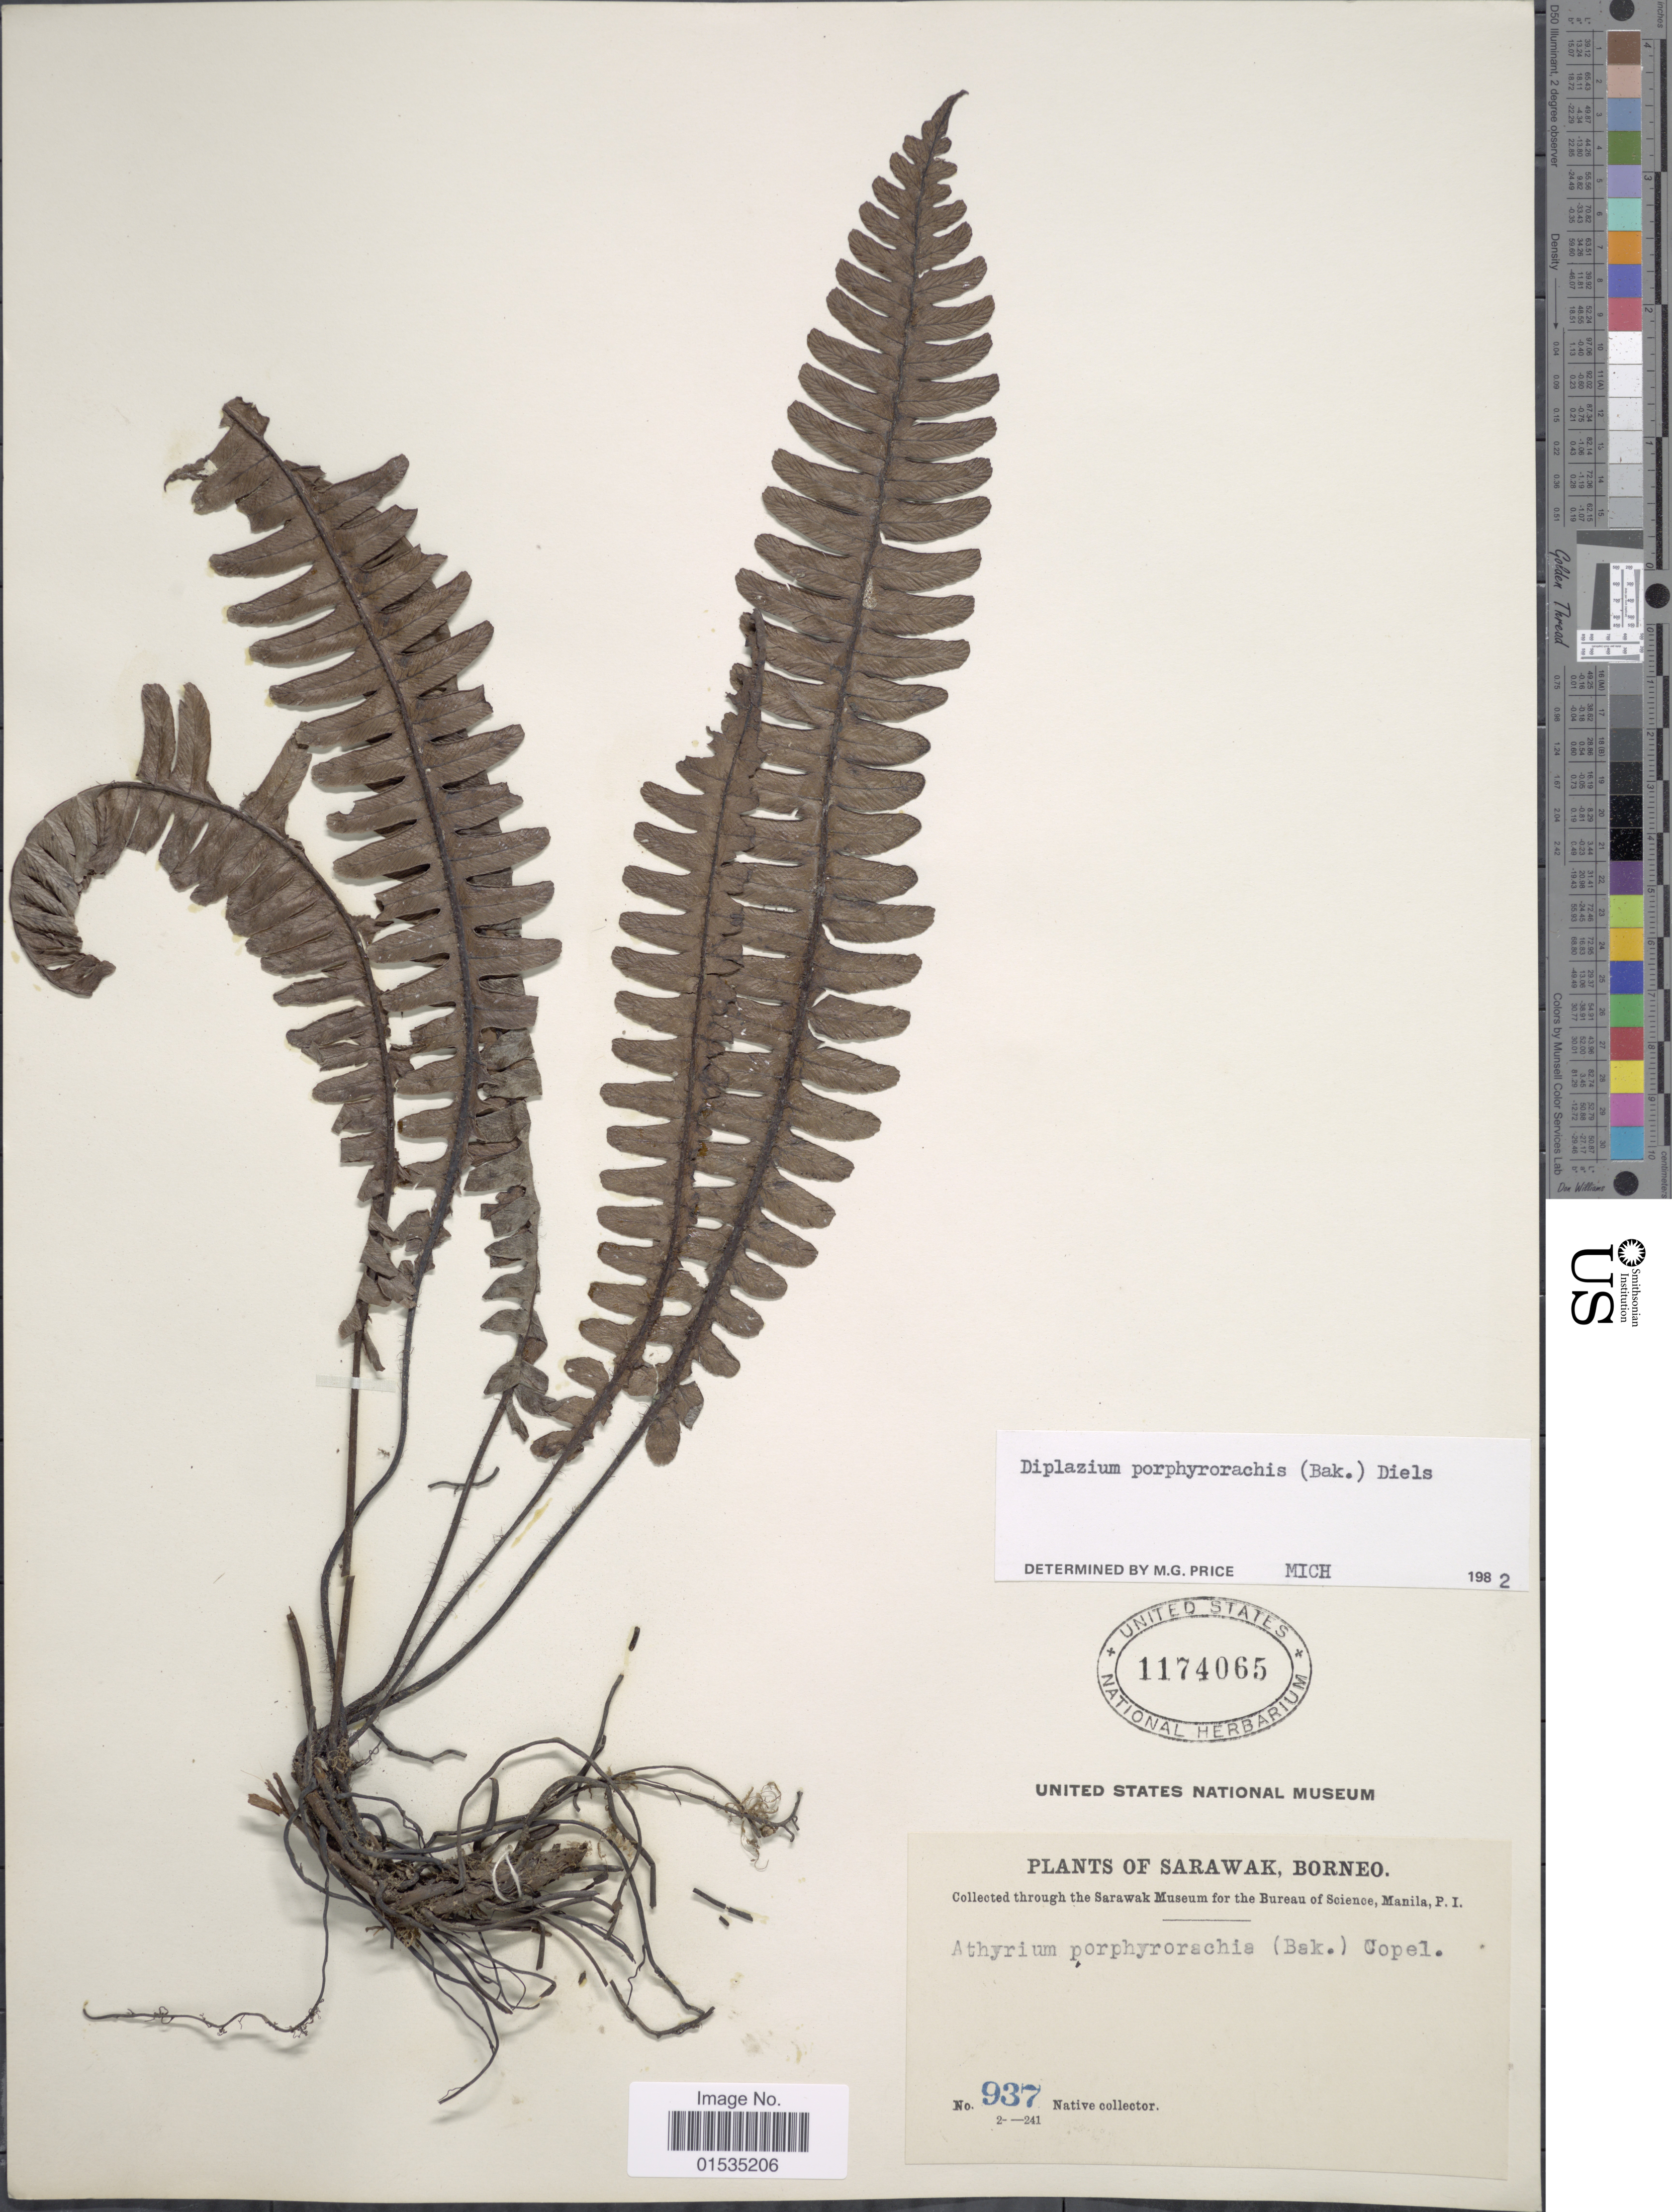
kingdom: Plantae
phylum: Tracheophyta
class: Polypodiopsida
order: Polypodiales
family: Athyriaceae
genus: Diplazium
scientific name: Diplazium porphyrorachis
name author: (Baker) Diels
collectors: Native collector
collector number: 937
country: Malaysia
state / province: Sarawak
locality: Borneo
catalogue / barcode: US 1174065